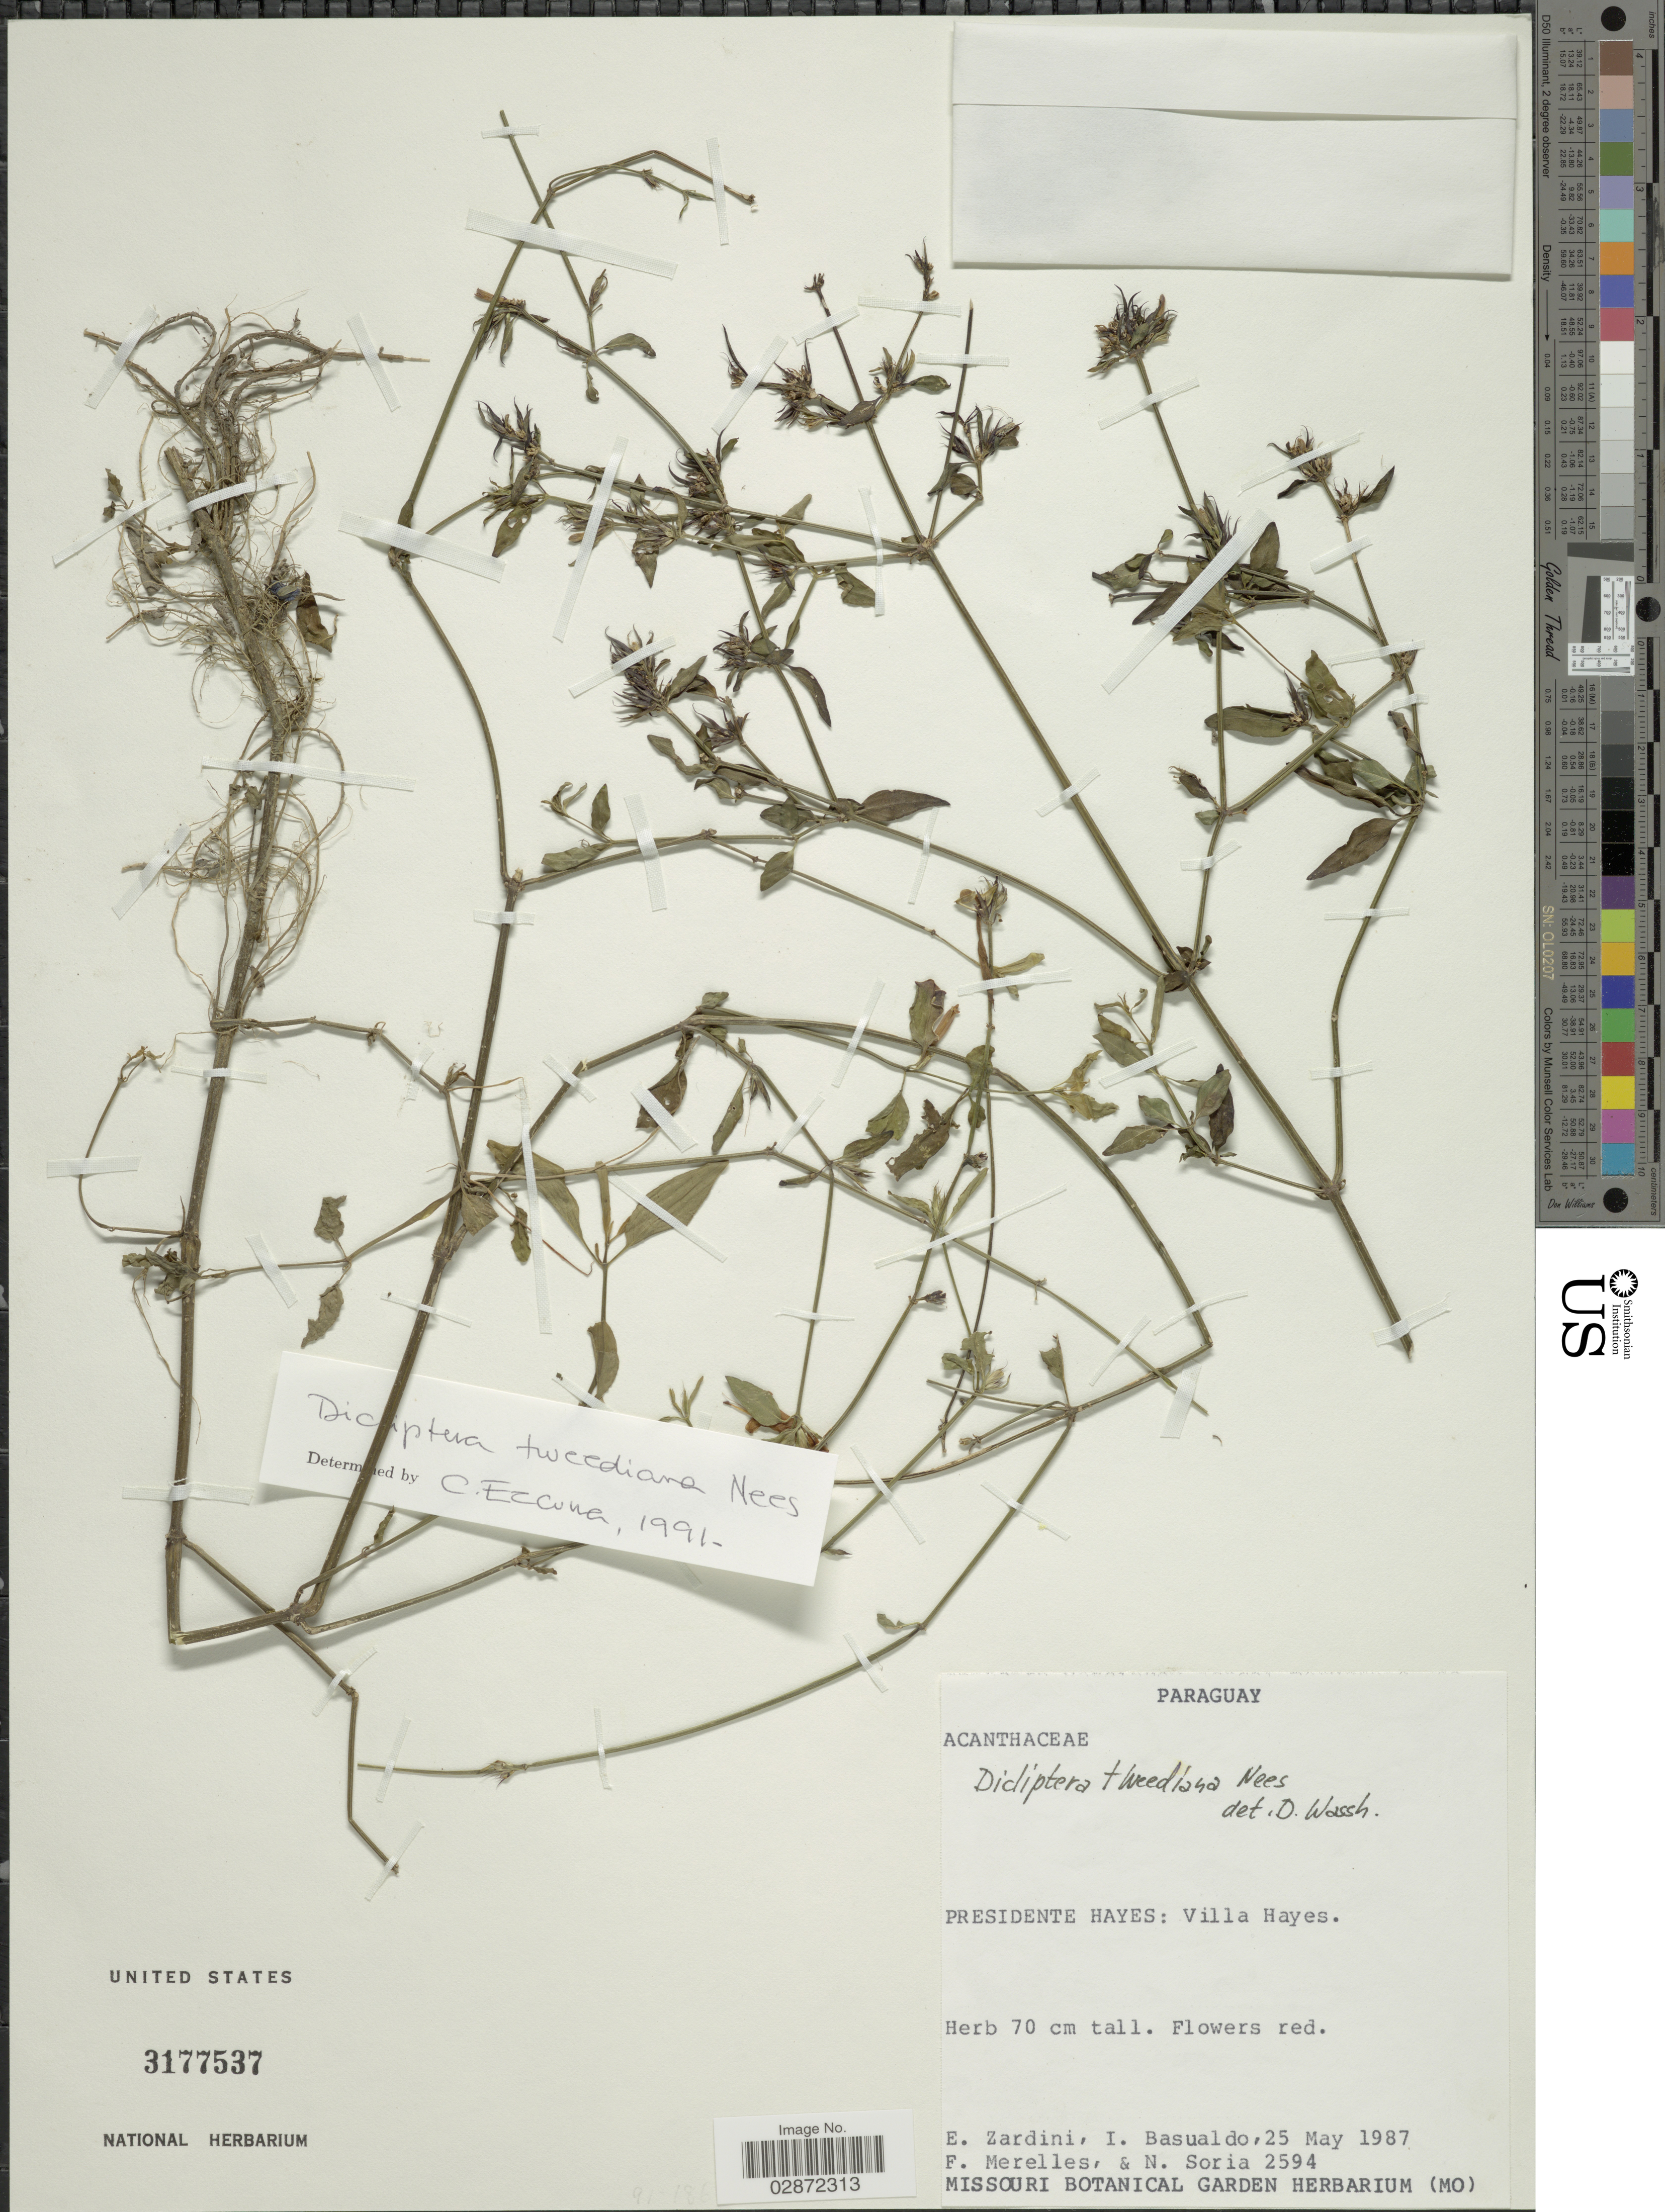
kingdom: Plantae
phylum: Tracheophyta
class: Magnoliopsida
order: Lamiales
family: Acanthaceae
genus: Dicliptera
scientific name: Dicliptera squarrosa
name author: Nees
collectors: E. Zardini, I. Basualdo, F. Merelles & N. Soria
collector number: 2594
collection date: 1987-05-25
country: Paraguay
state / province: Presidente Hayes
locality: Villa Hayes.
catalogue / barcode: US 3177537